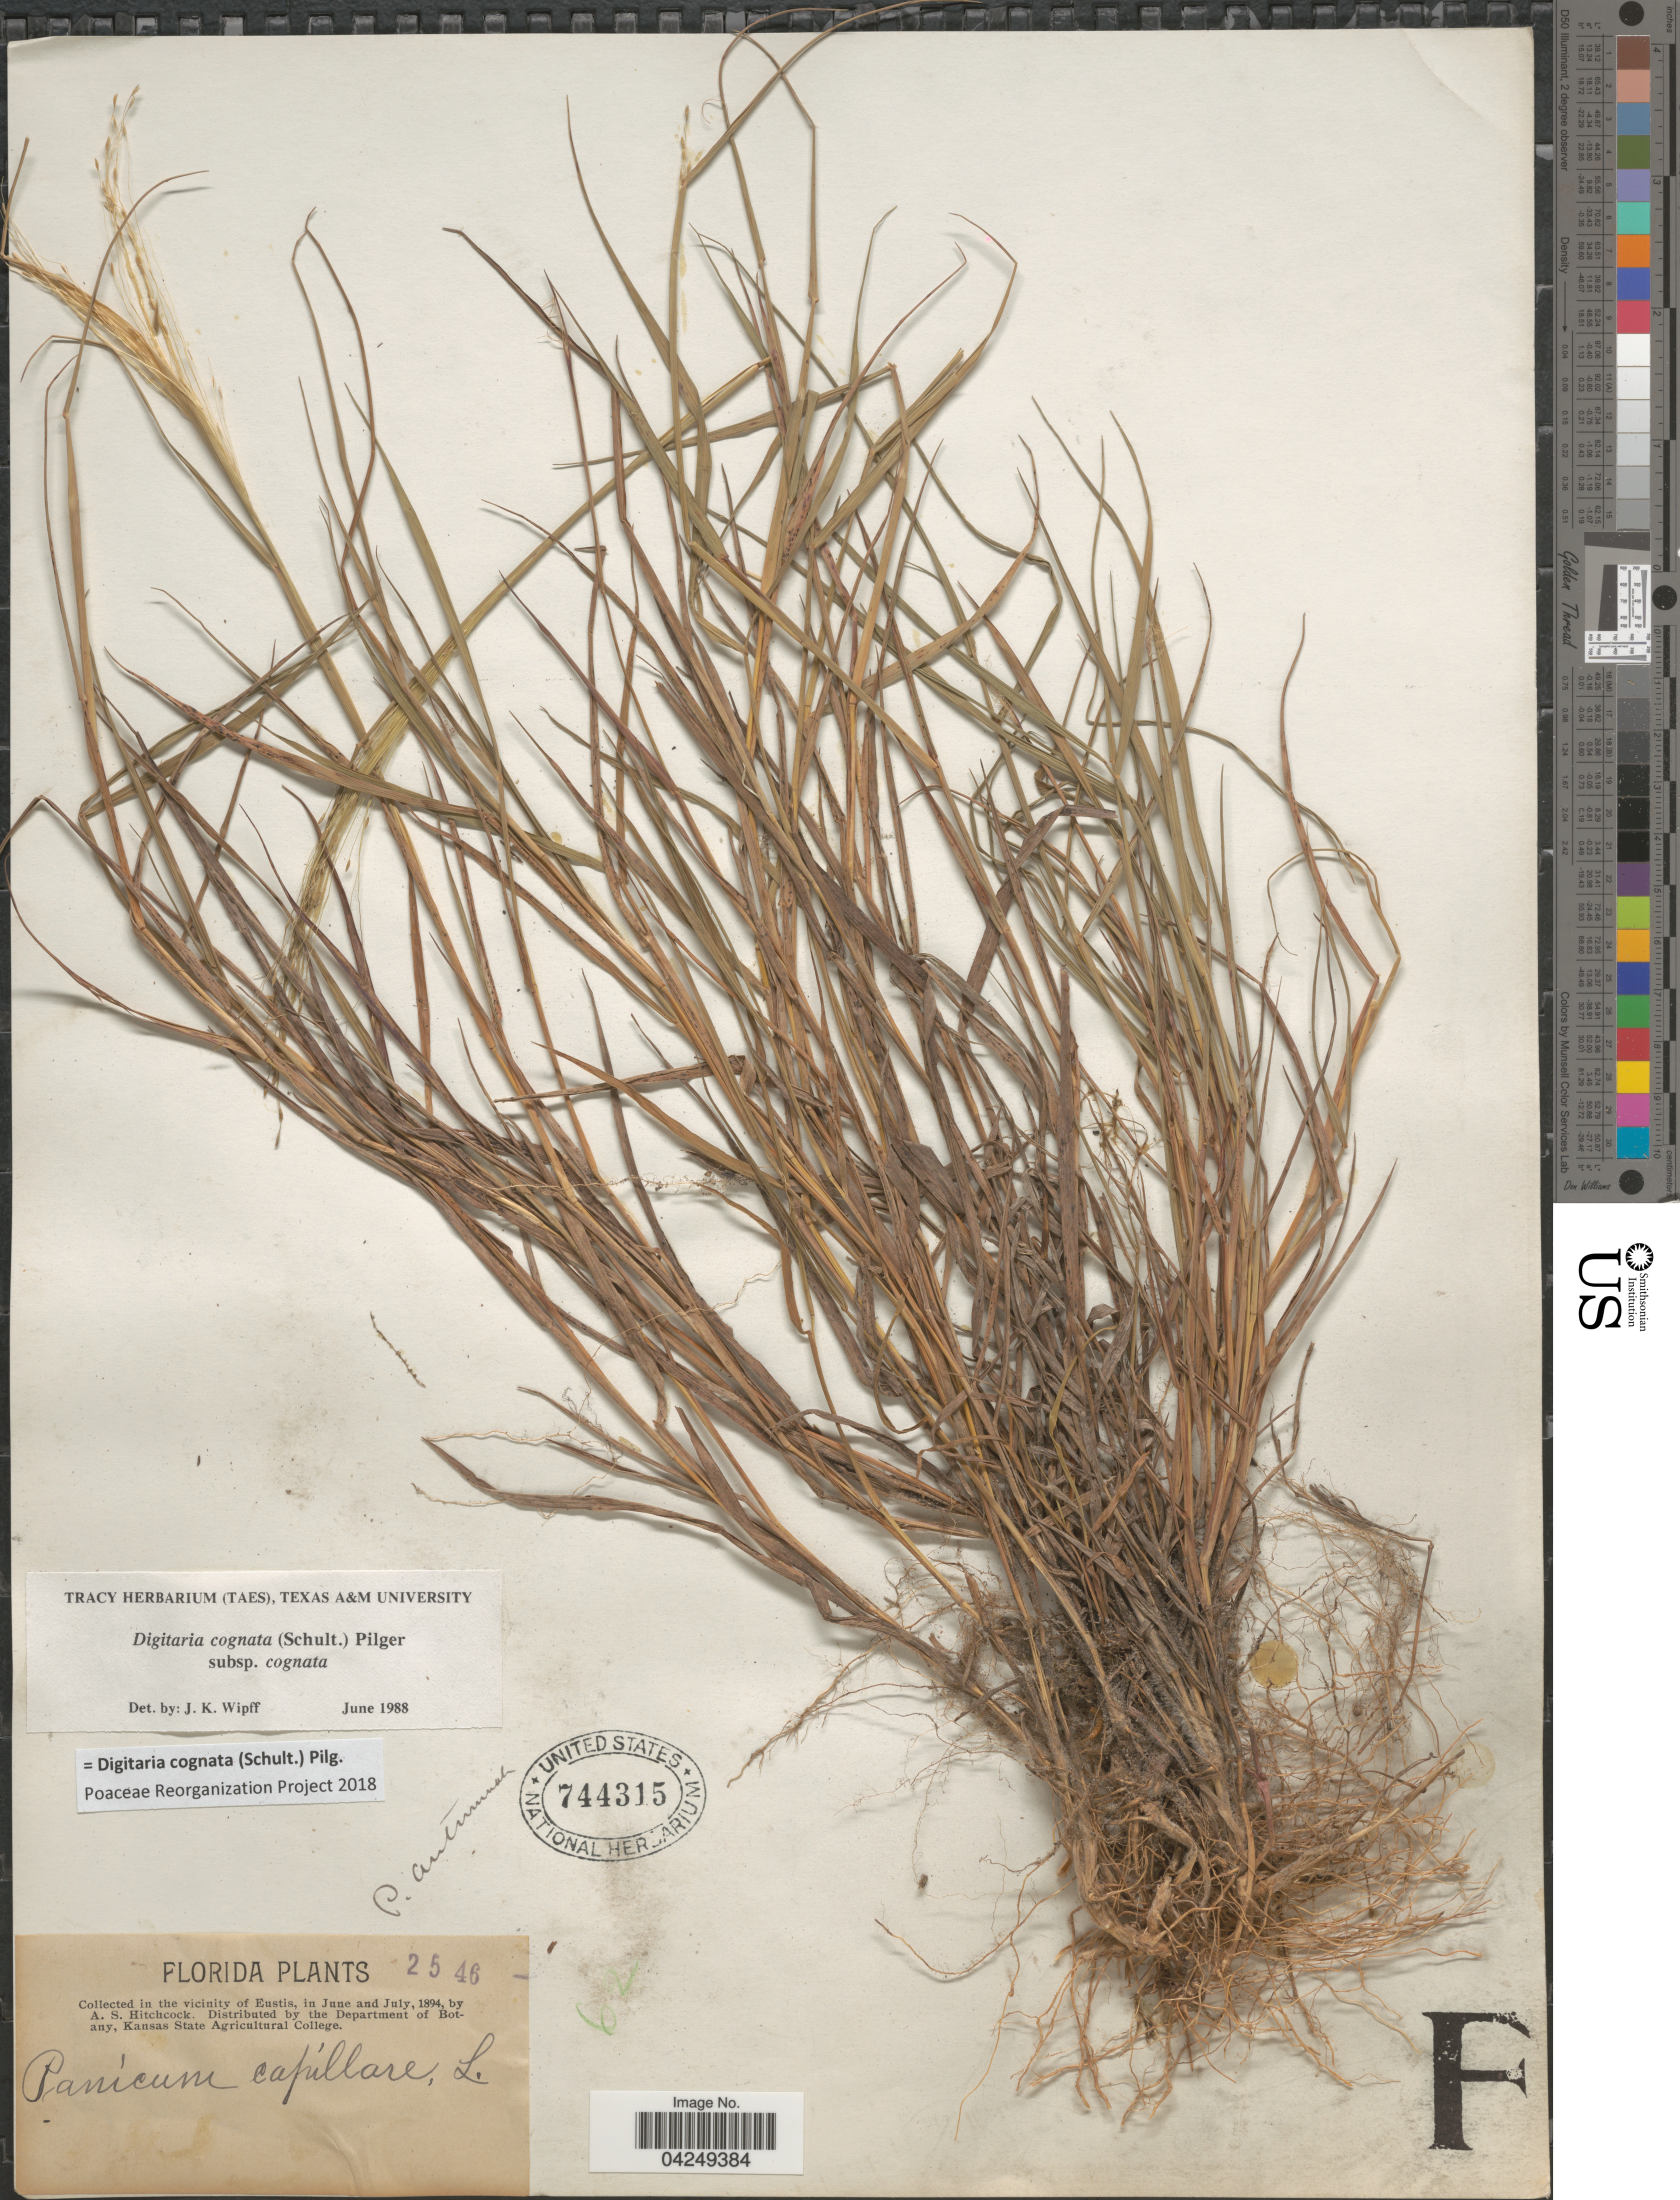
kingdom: Plantae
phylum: Tracheophyta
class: Liliopsida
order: Poales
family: Poaceae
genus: Digitaria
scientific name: Digitaria cognata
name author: (Scult.) Pilg.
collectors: A. S. Hitchcock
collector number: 2546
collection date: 1894-06/1894-07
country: United States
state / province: Florida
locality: In the vicinity of Eustis.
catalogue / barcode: US 744315